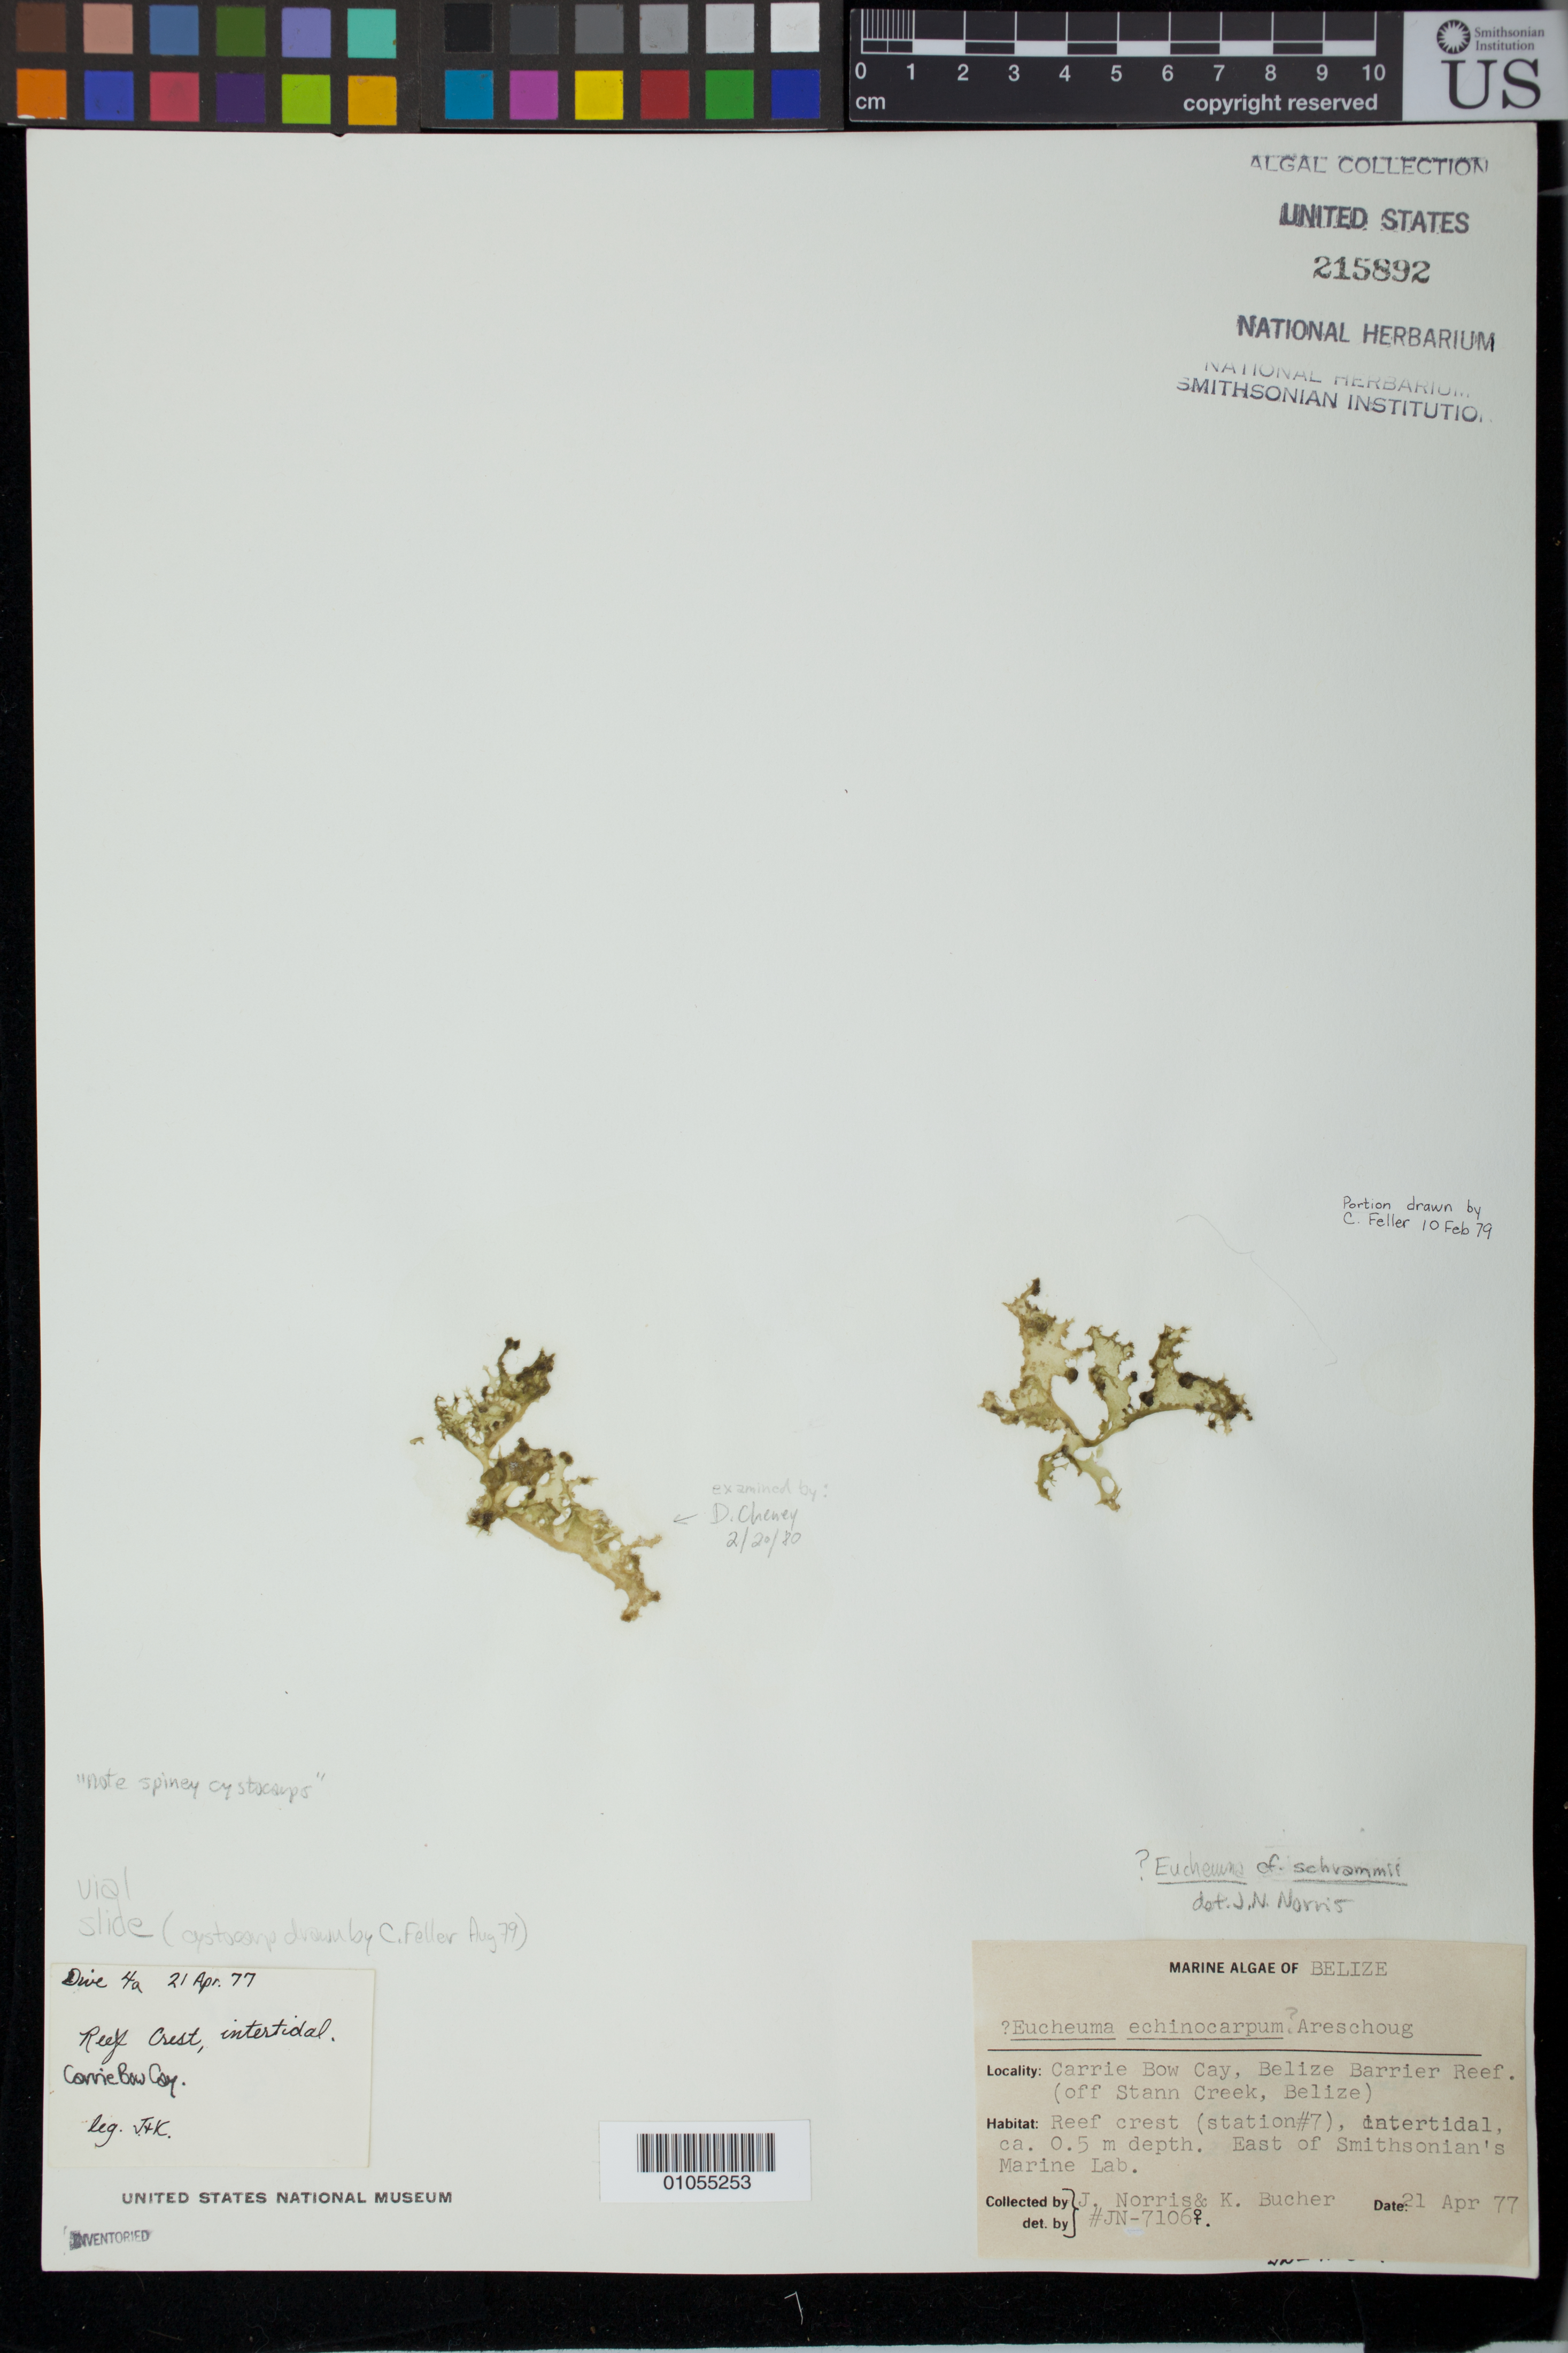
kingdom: Plantae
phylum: Rhodophyta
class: Florideophyceae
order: Gigartinales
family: Solieriaceae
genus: Meristotheca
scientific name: Meristotheca gelidium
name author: (J. Agardh) E.J. Faye & Masuda in E.J. Faye et al.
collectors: J. N. Norris & K. E. Bucher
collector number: JN-7106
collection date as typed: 21 Apr 1977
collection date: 1977-04-21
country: Belize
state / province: Stann Creek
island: Carrie Bow Cay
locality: Reef crest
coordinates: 16 48'N, 88 05'W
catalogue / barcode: US 215892